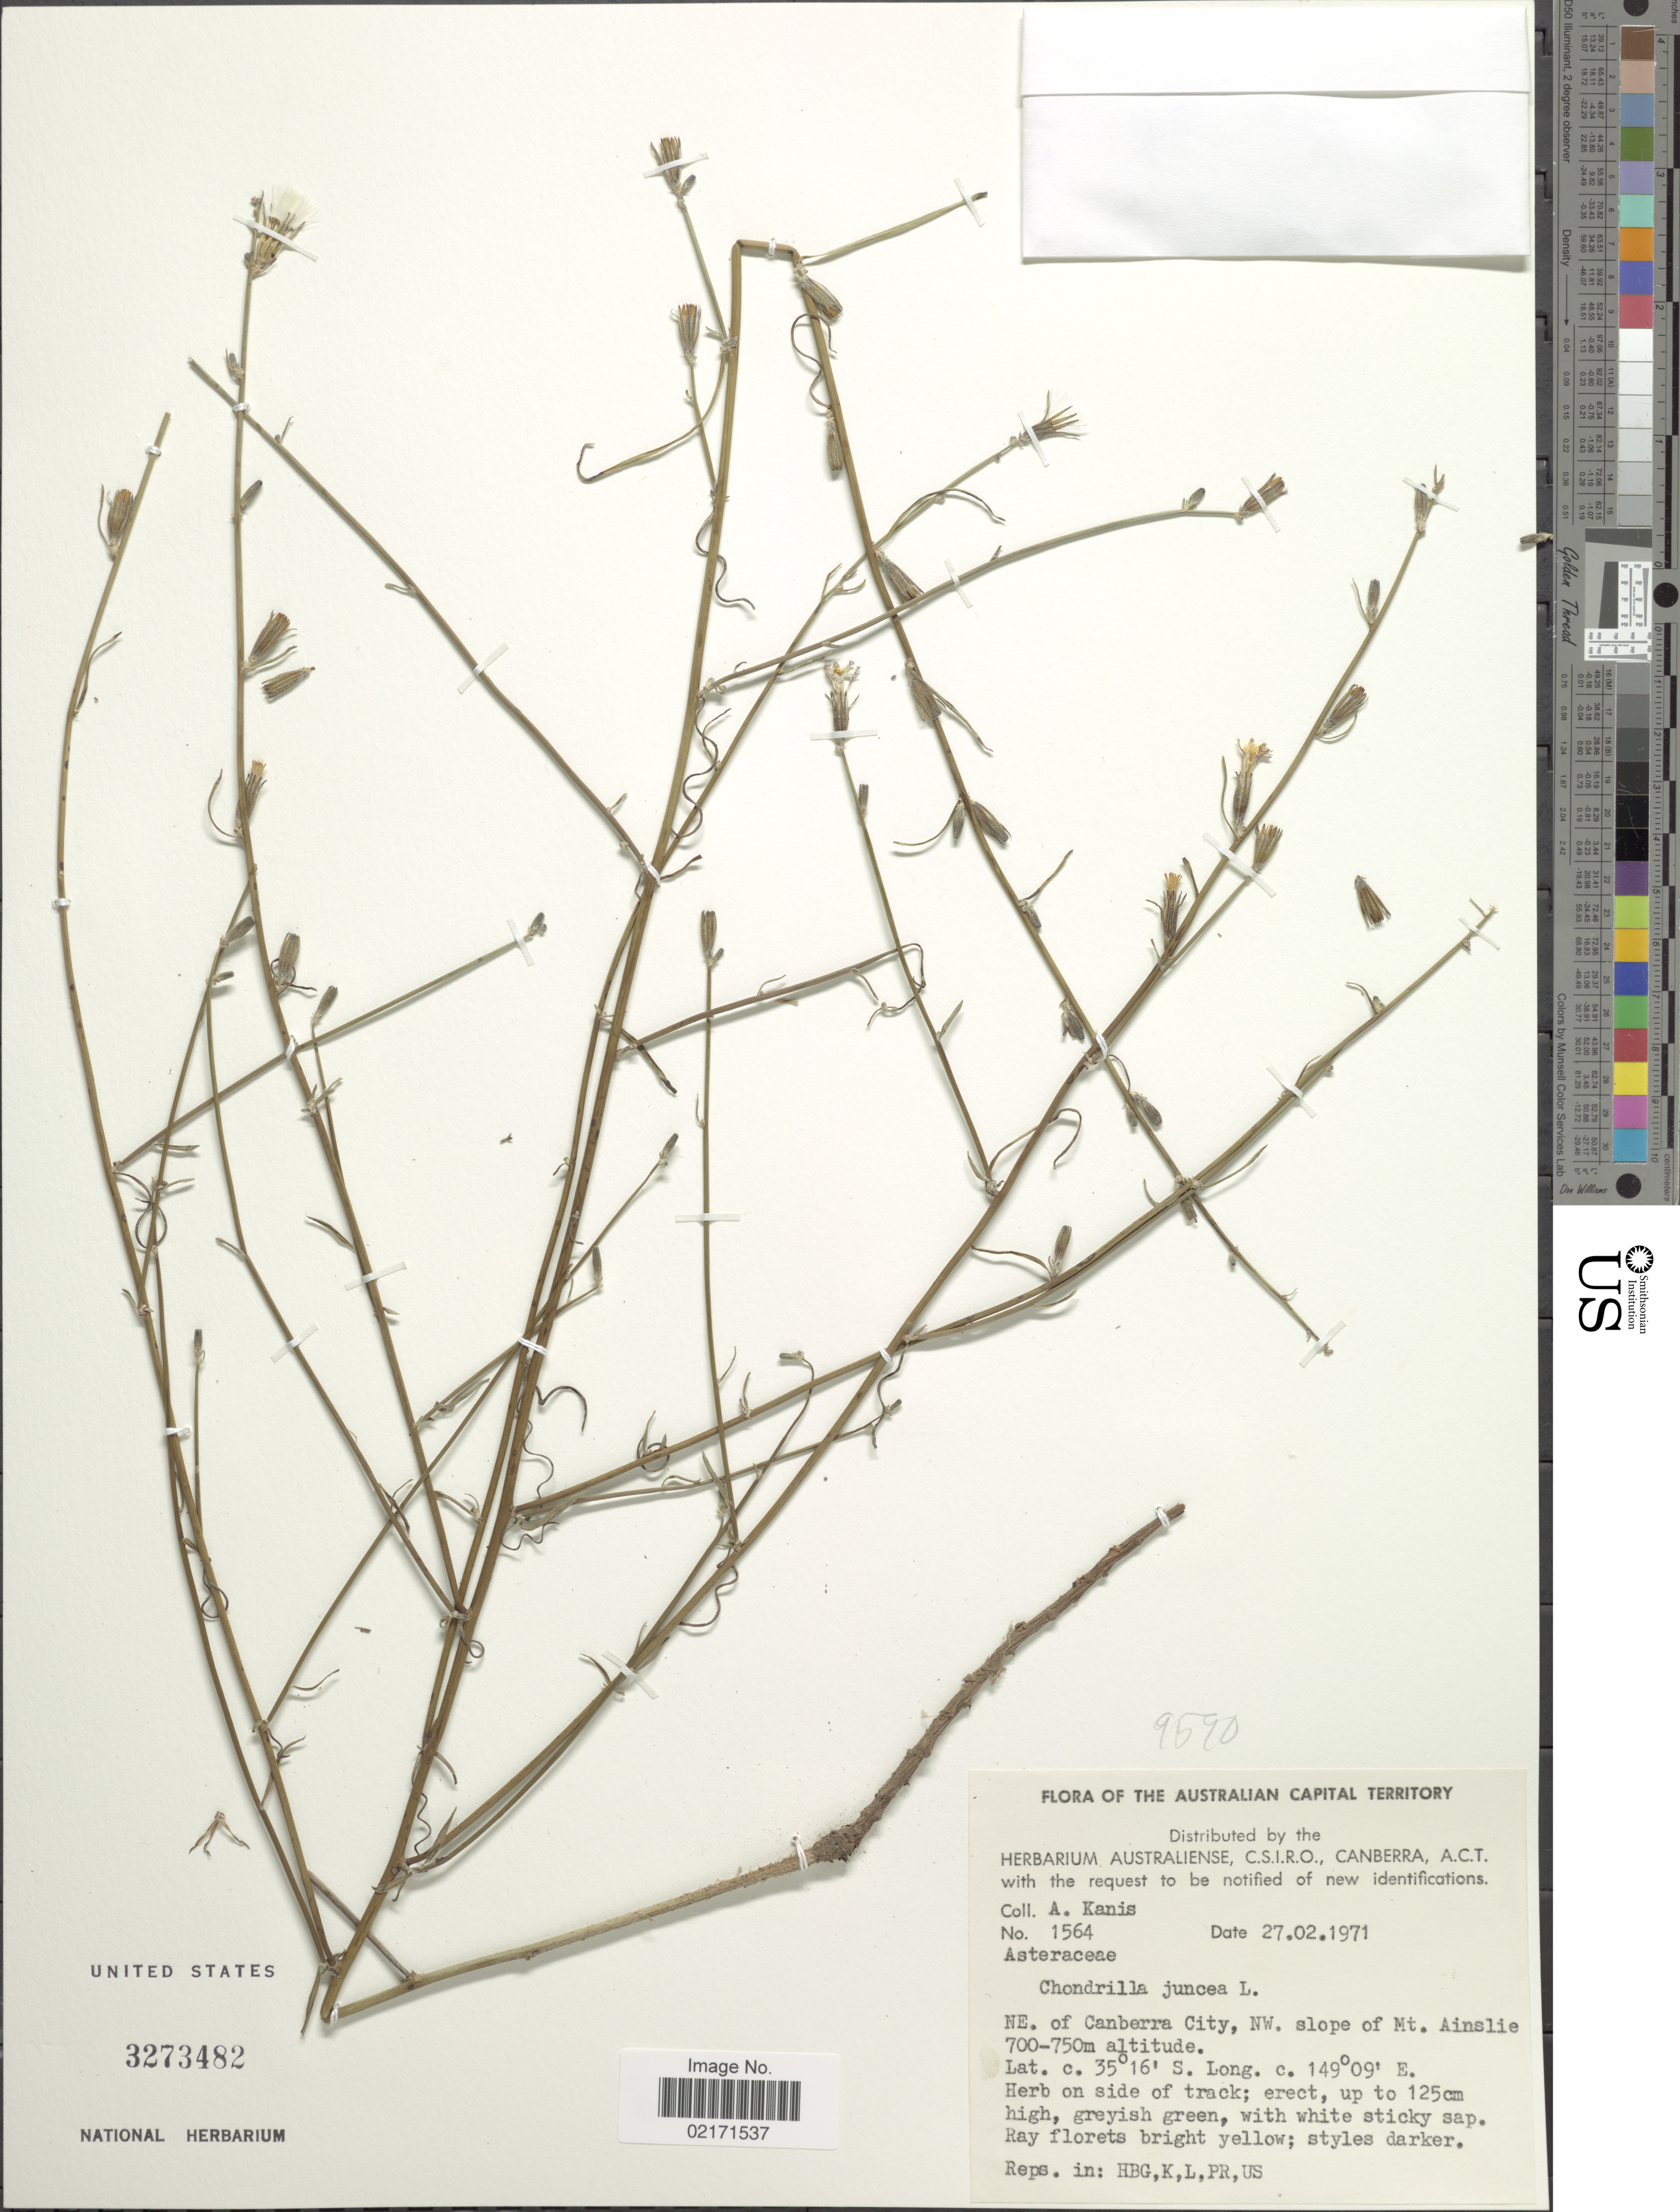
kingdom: Plantae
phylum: Tracheophyta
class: Magnoliopsida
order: Asterales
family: Asteraceae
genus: Chondrilla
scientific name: Chondrilla juncea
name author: L.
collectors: A. Kanis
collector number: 1564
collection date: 1971-02-27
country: Australia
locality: The Australian Capital Territory, NE. of Canberra City, NW. slope of Mt. Ainslie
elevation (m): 700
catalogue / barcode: US 3273482